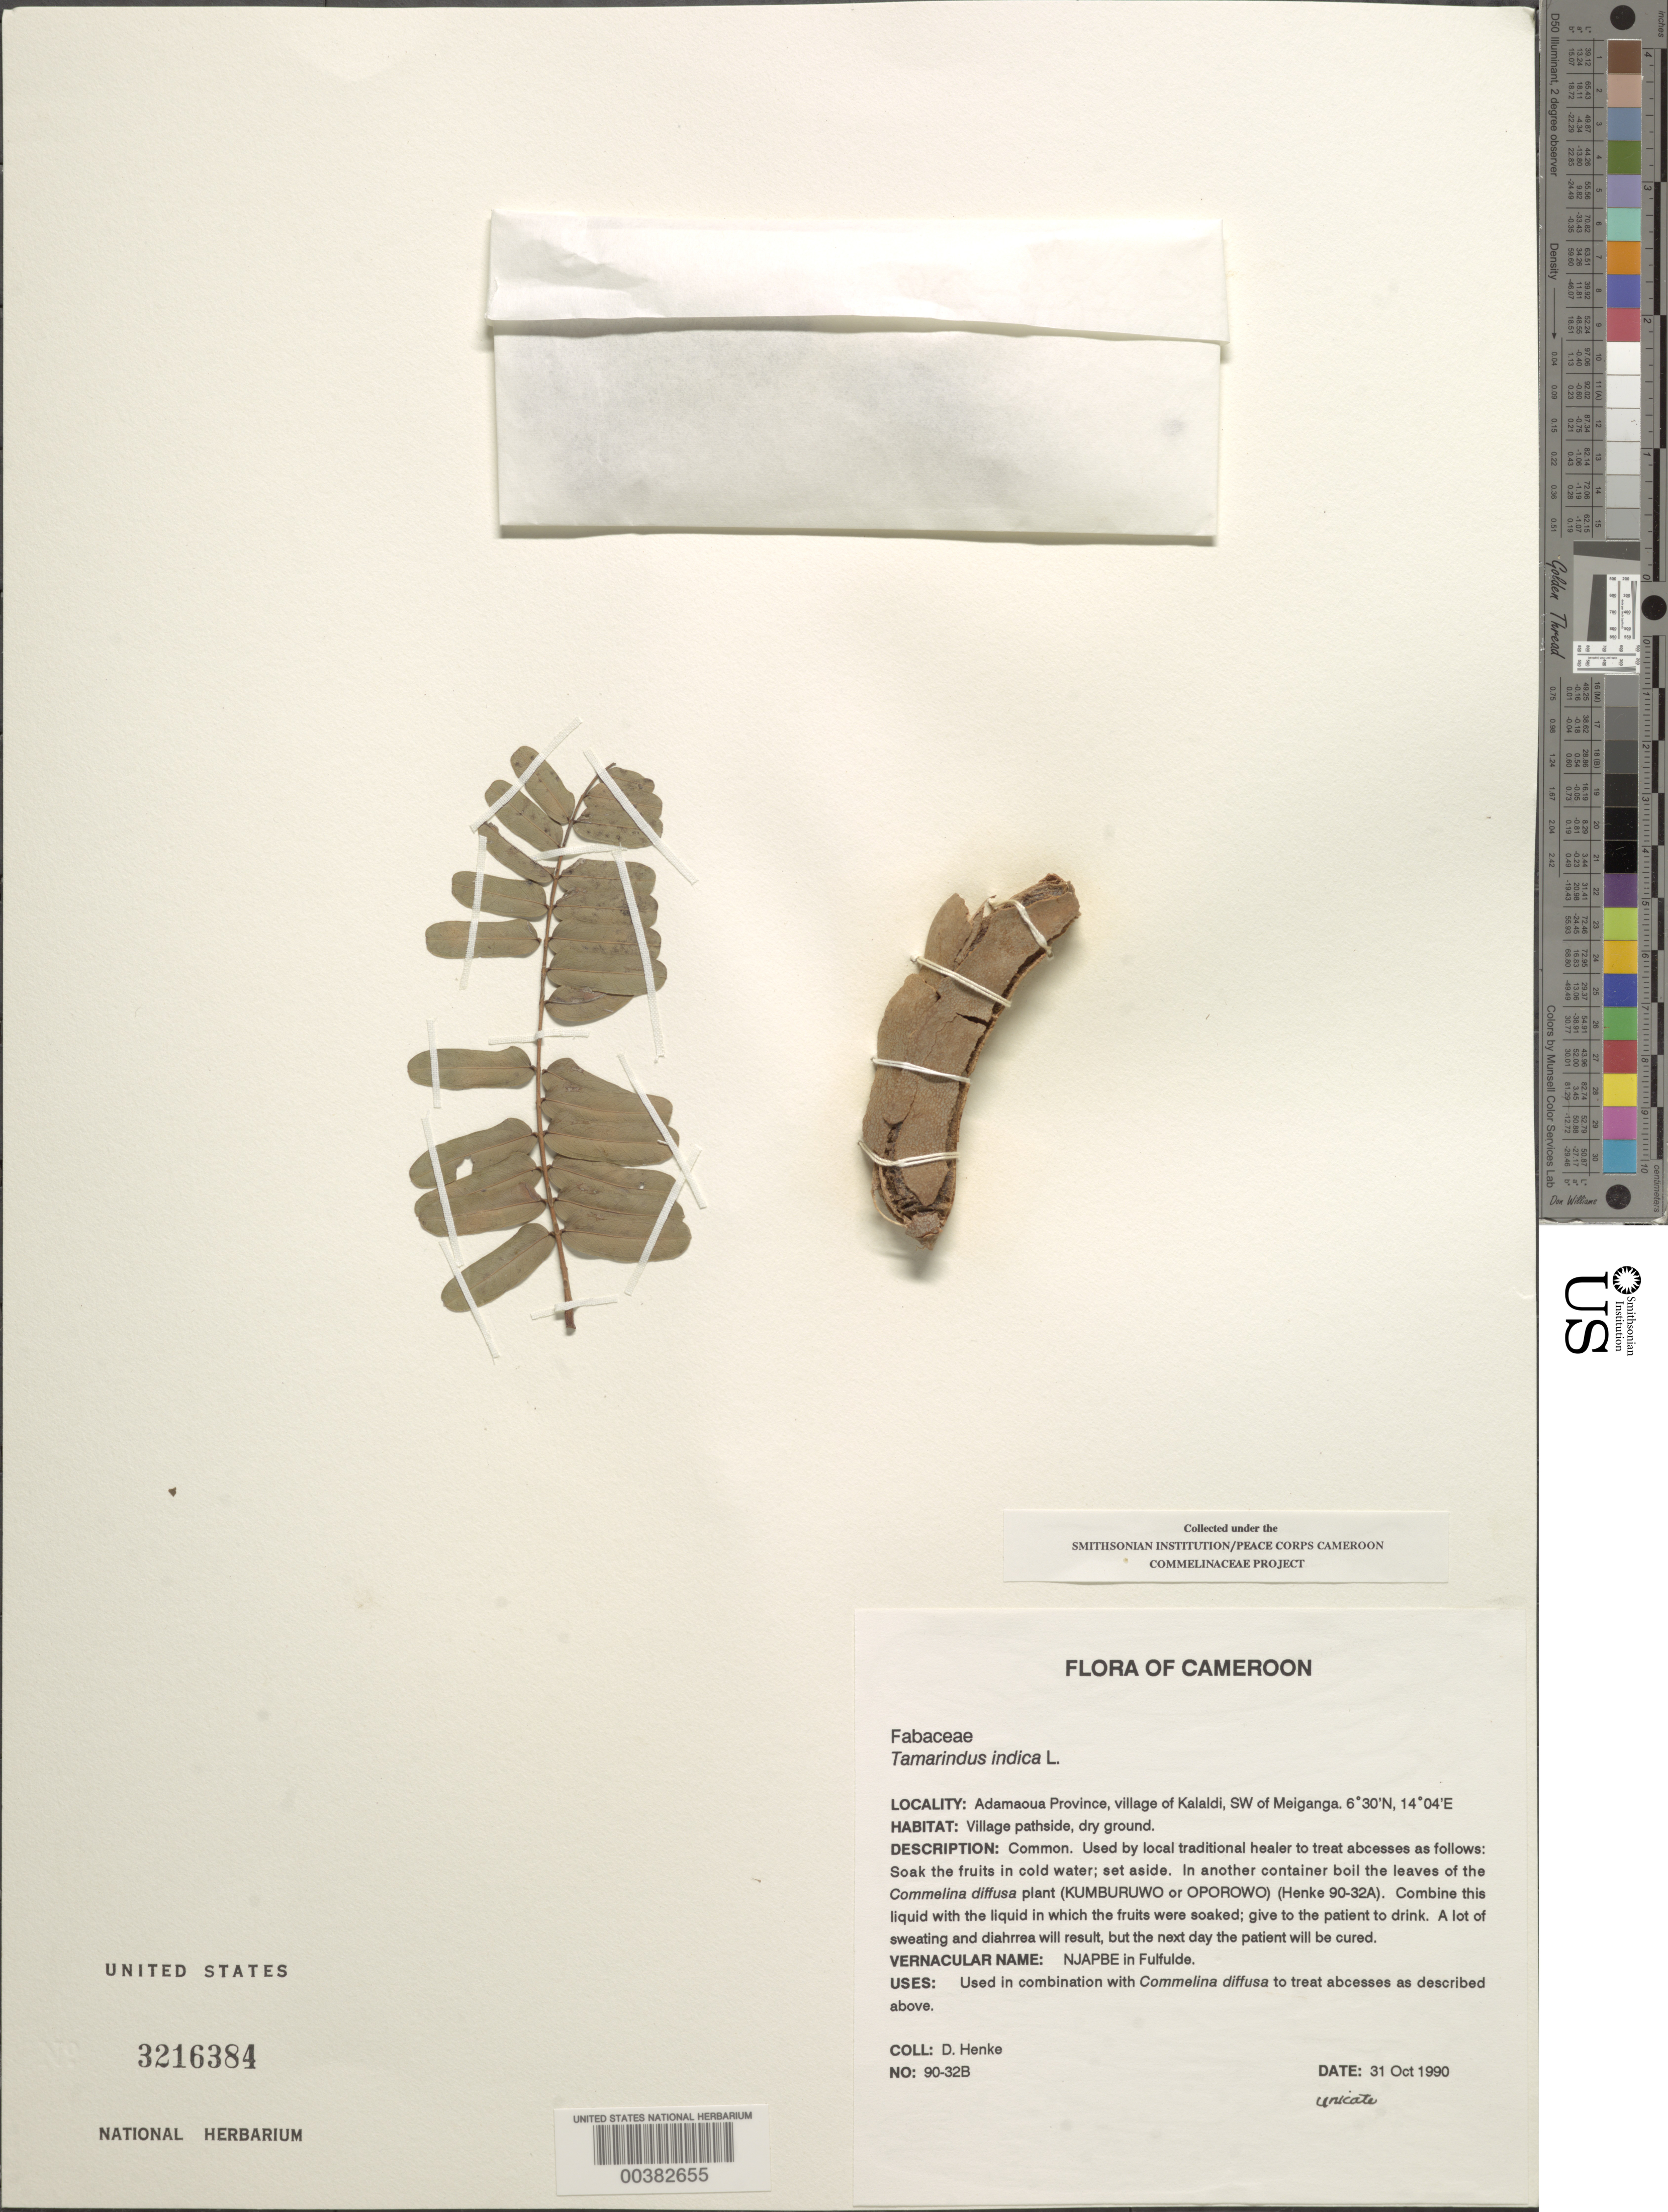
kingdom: Plantae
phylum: Tracheophyta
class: Magnoliopsida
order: Fabales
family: Fabaceae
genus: Tamarindus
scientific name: Tamarindus indica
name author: L.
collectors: D. Henke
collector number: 90-32b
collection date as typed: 31 Oct 1990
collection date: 1990-10-31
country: Cameroon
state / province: Adamawa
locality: Village of kalaldi, sw of meiganga, village pathside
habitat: Dry ground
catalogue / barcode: US 3216384